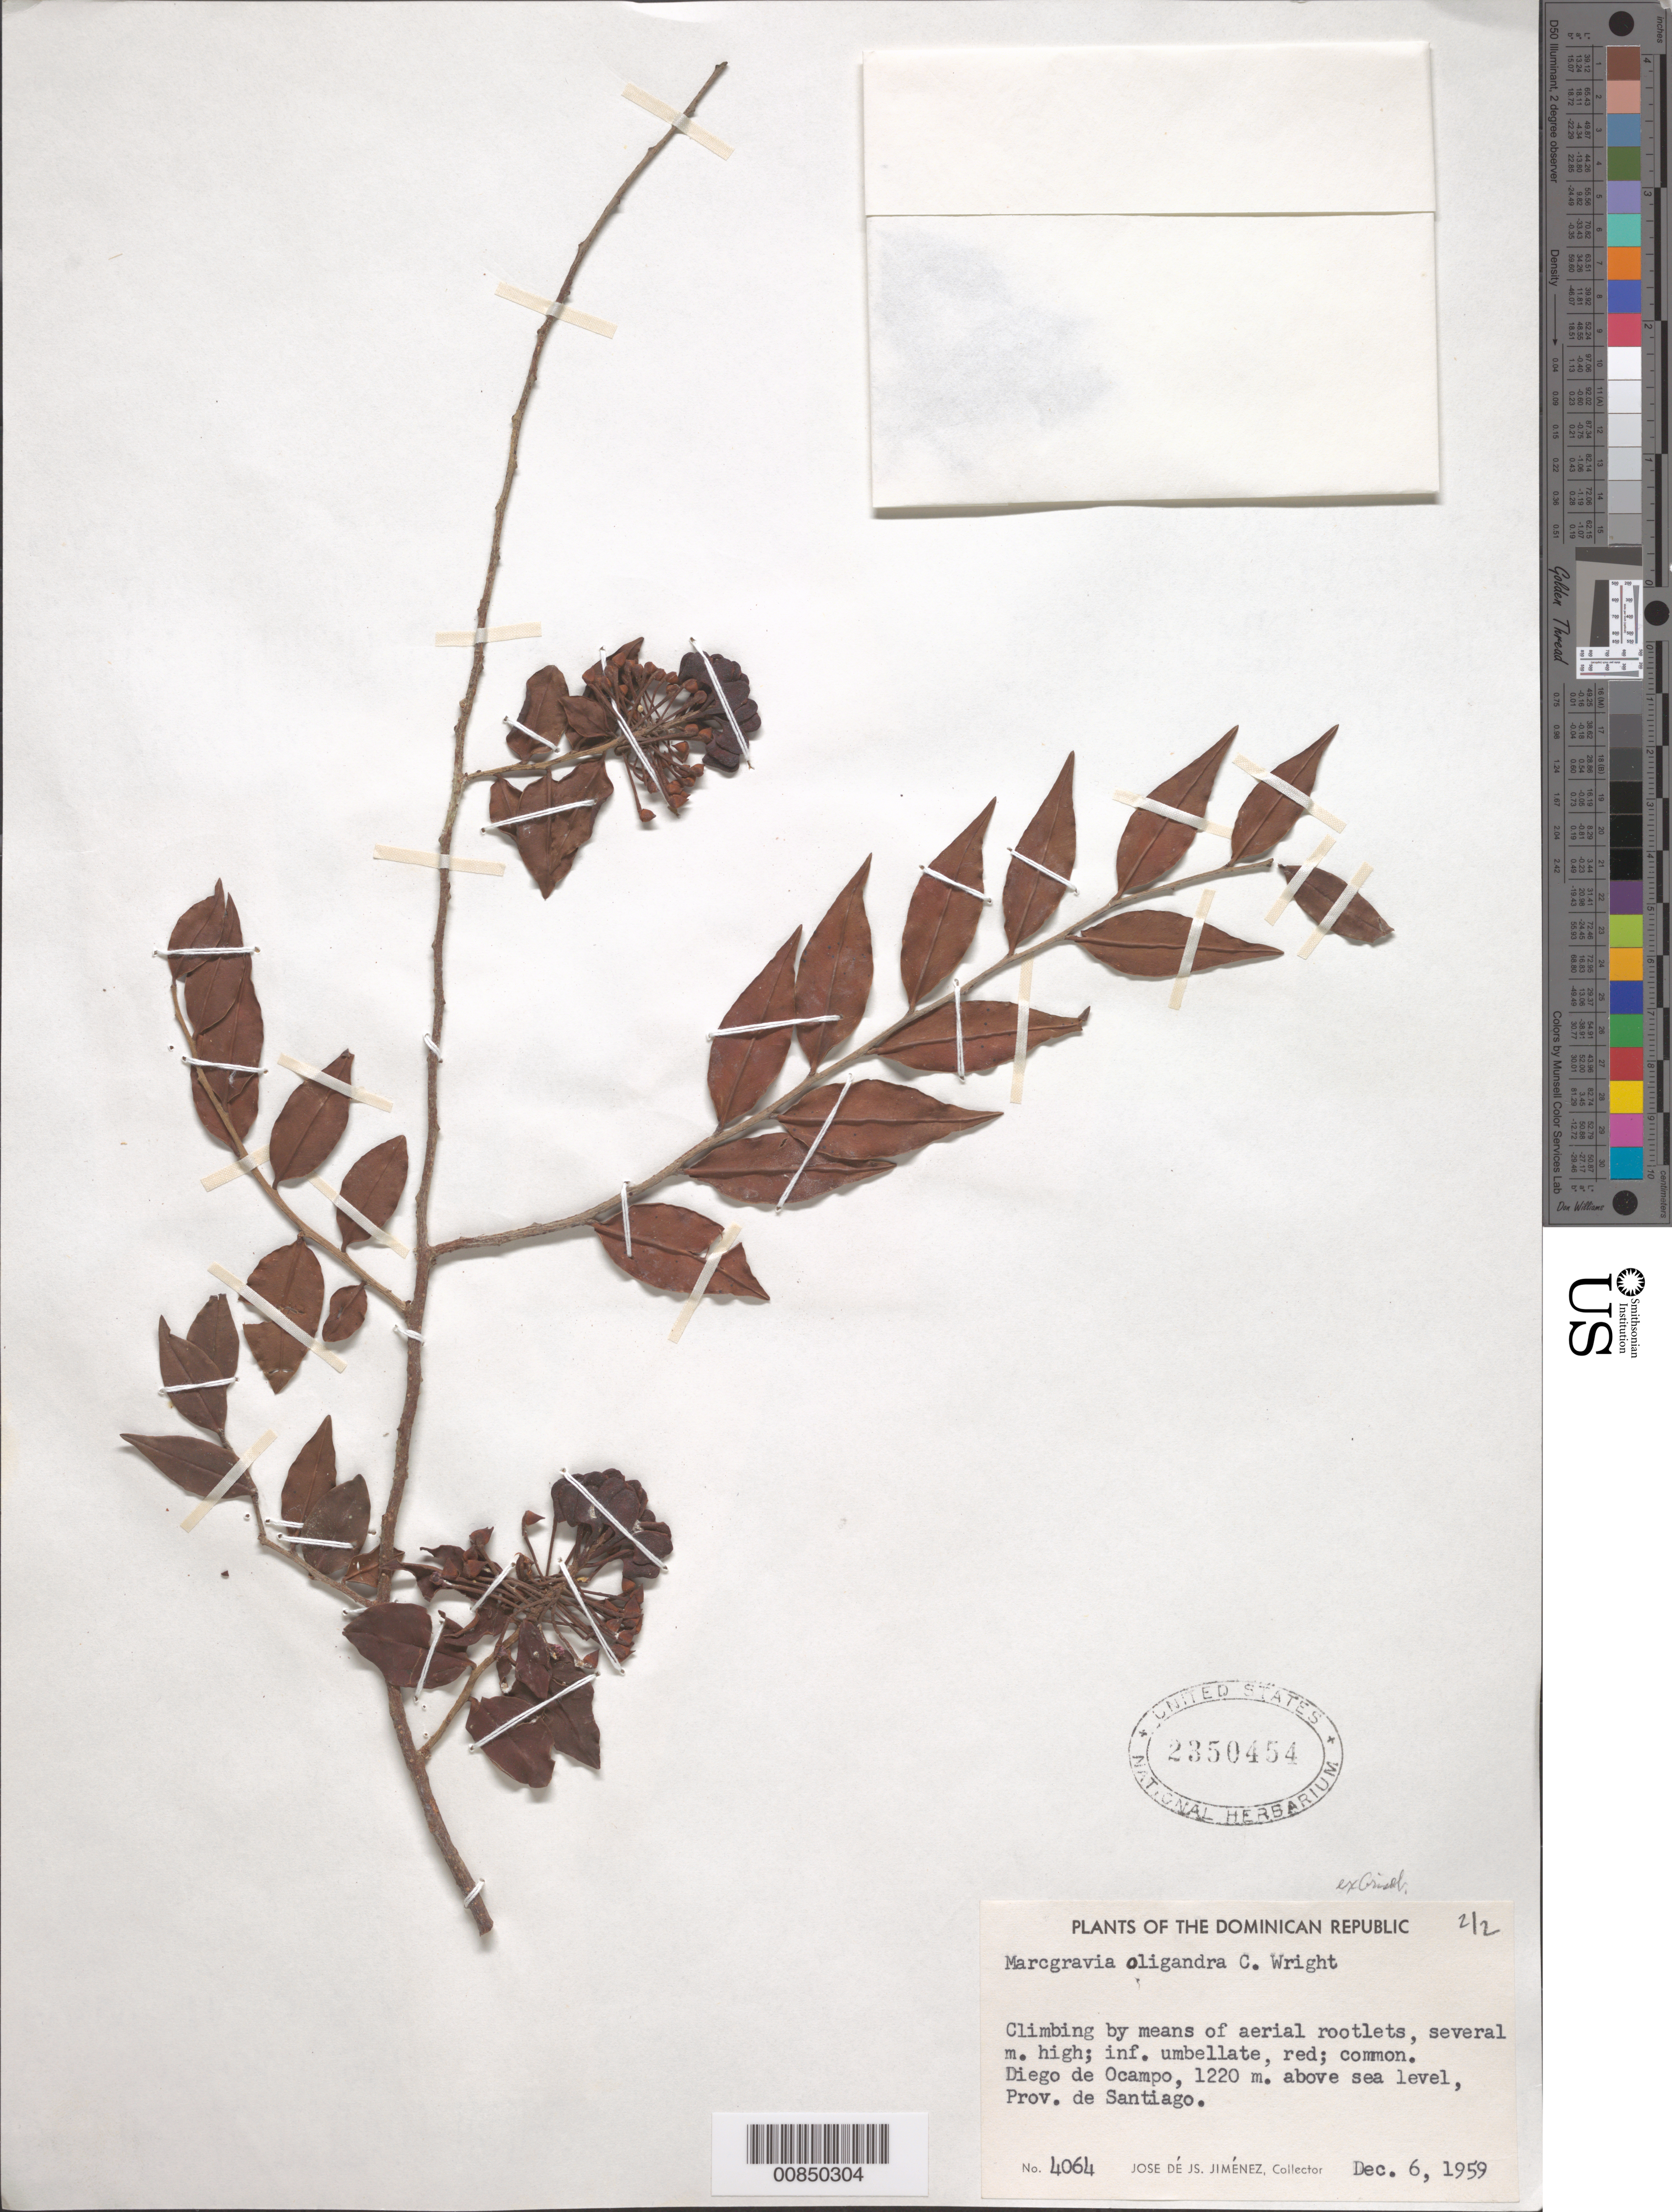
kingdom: Plantae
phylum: Tracheophyta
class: Magnoliopsida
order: Ericales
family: Marcgraviaceae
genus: Marcgravia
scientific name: Marcgravia oligandra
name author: C. Wright ex Griseb.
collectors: J. J. Jiménez Almonte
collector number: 4064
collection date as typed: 06 Dec 1959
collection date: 1959-12-06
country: Dominican Republic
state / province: Santiago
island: Hispaniola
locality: Diego de Ocampo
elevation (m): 1220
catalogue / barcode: US 2350454